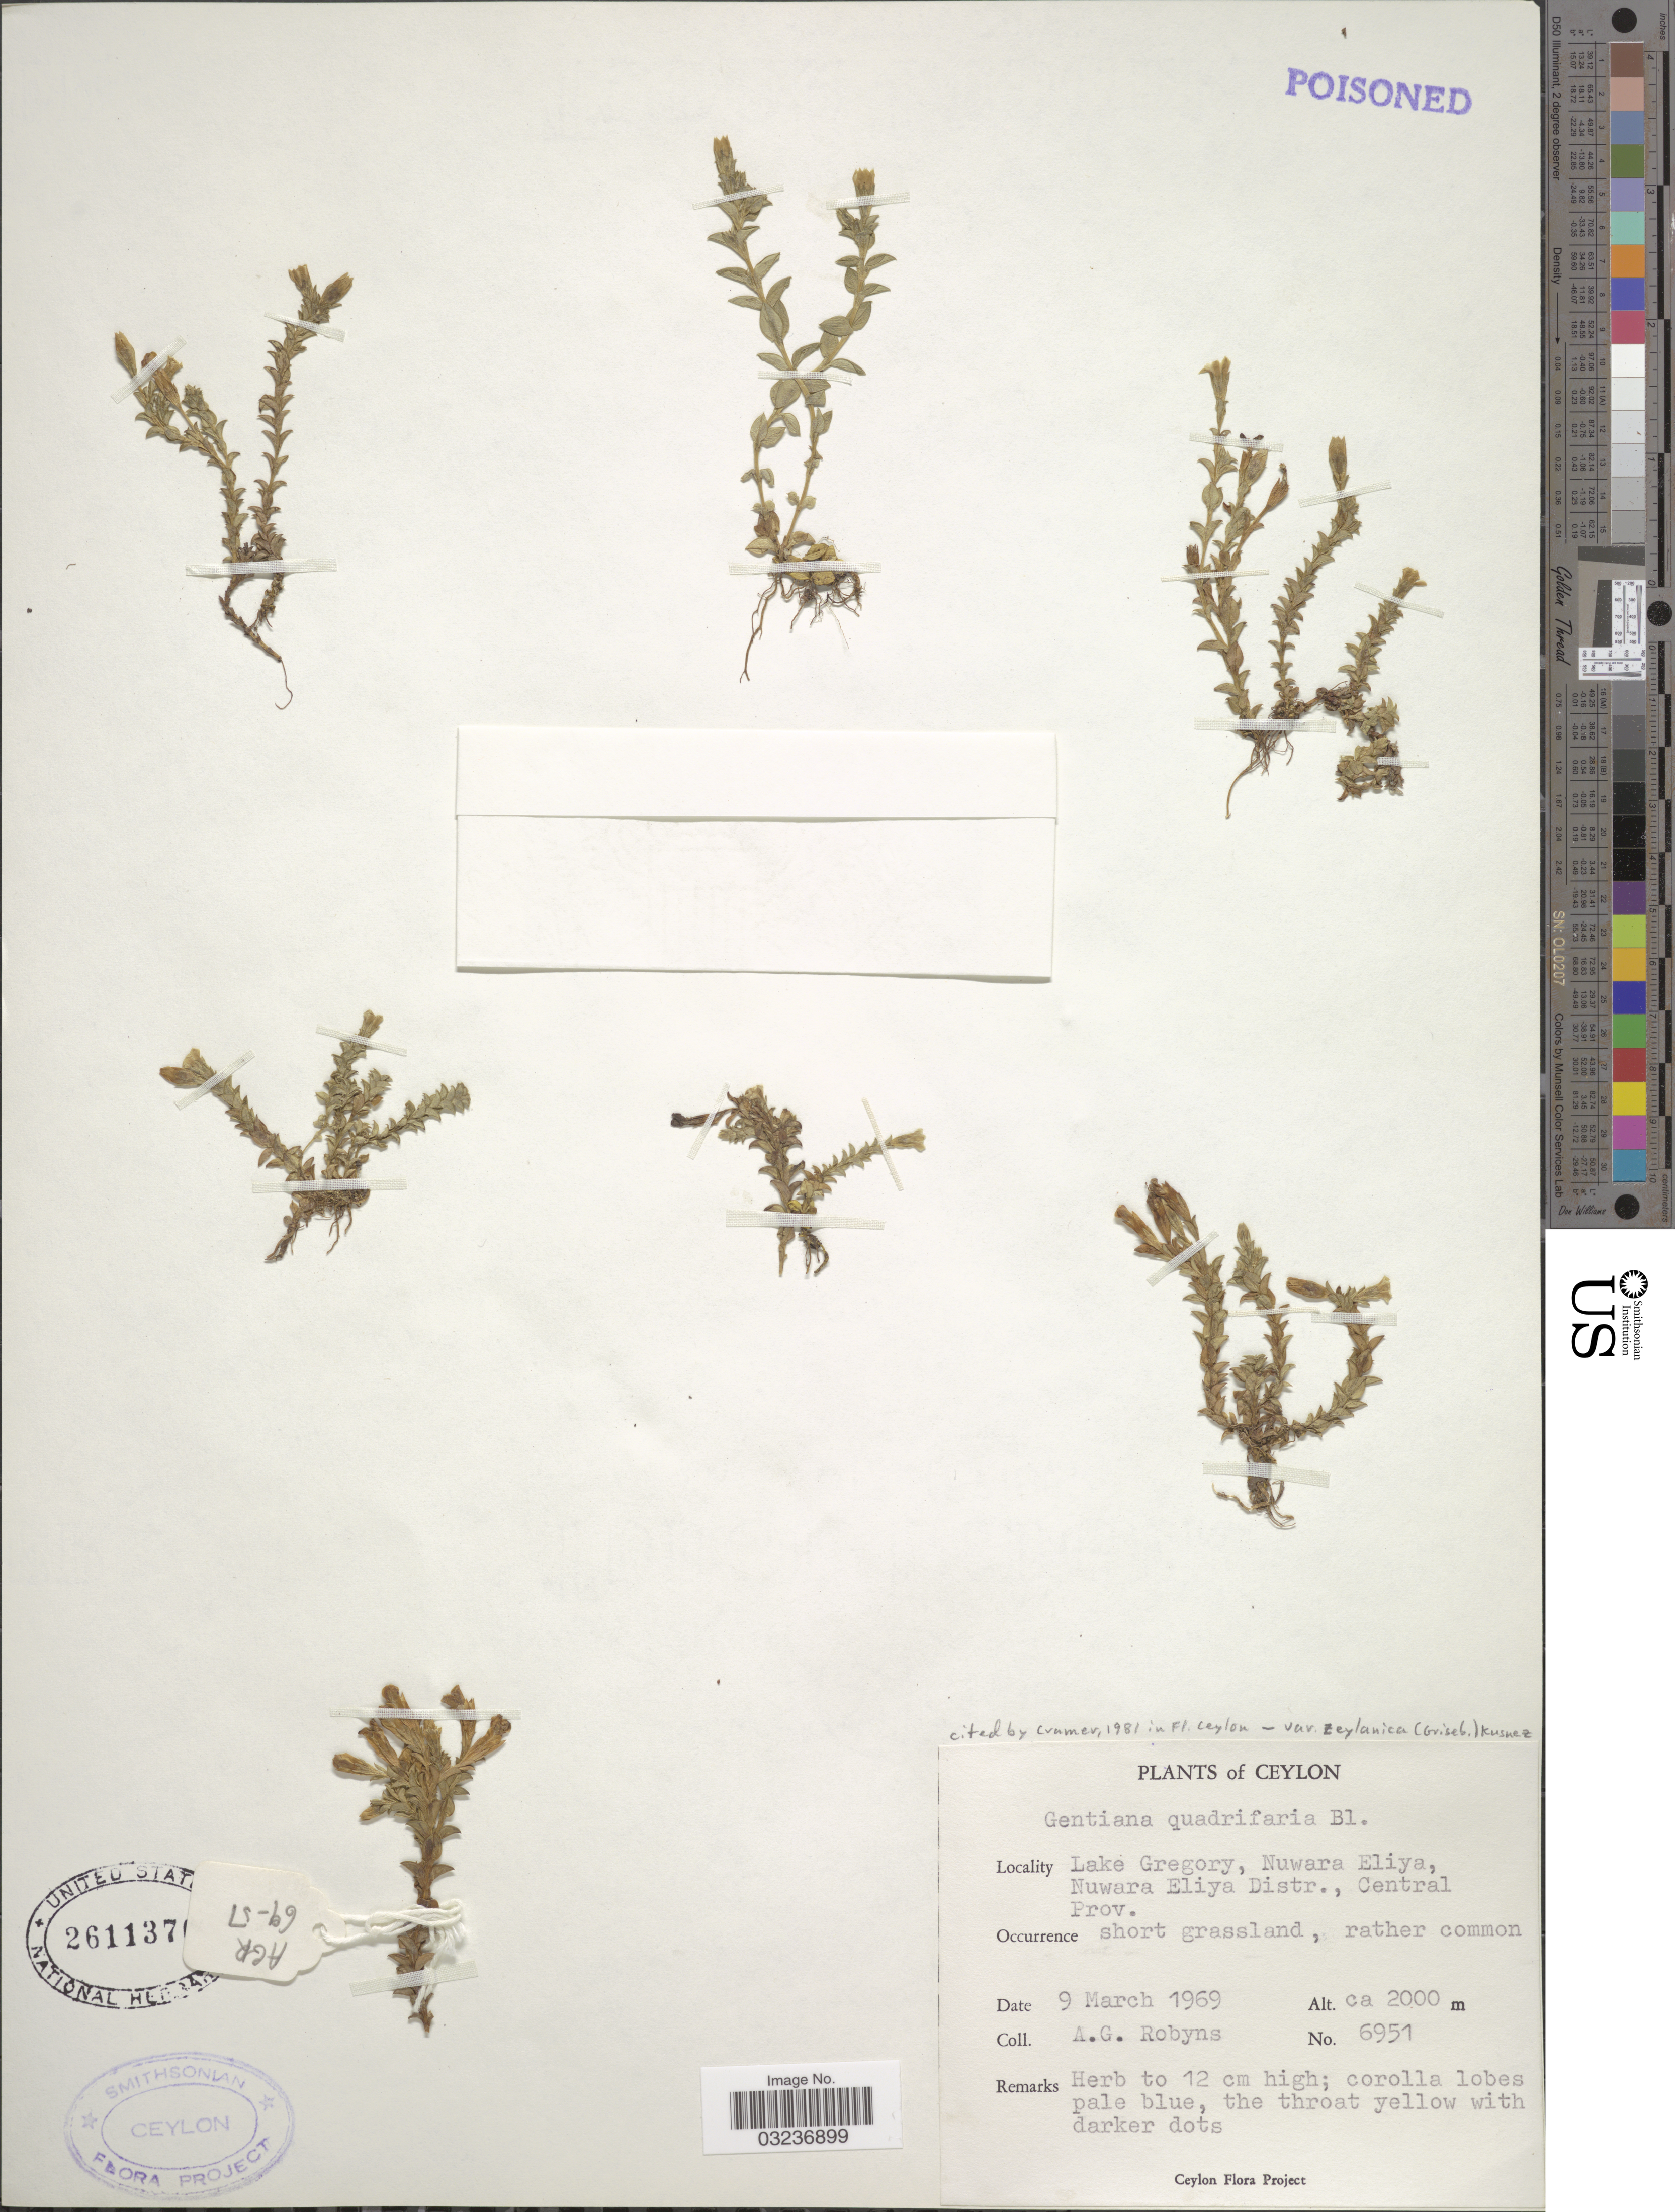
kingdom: Plantae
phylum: Tracheophyta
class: Magnoliopsida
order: Gentianales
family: Gentianaceae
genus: Gentiana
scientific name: Gentiana quadrifaria var. zeylanica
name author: (Griseb.) Kusn.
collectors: A. Robyns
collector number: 6951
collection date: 1969-03-09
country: Sri Lanka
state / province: Central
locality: Ceylon, Lake Gregory, Nuwara Eliya, Nuwara Eliya Distr., Central Prov.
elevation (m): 2000